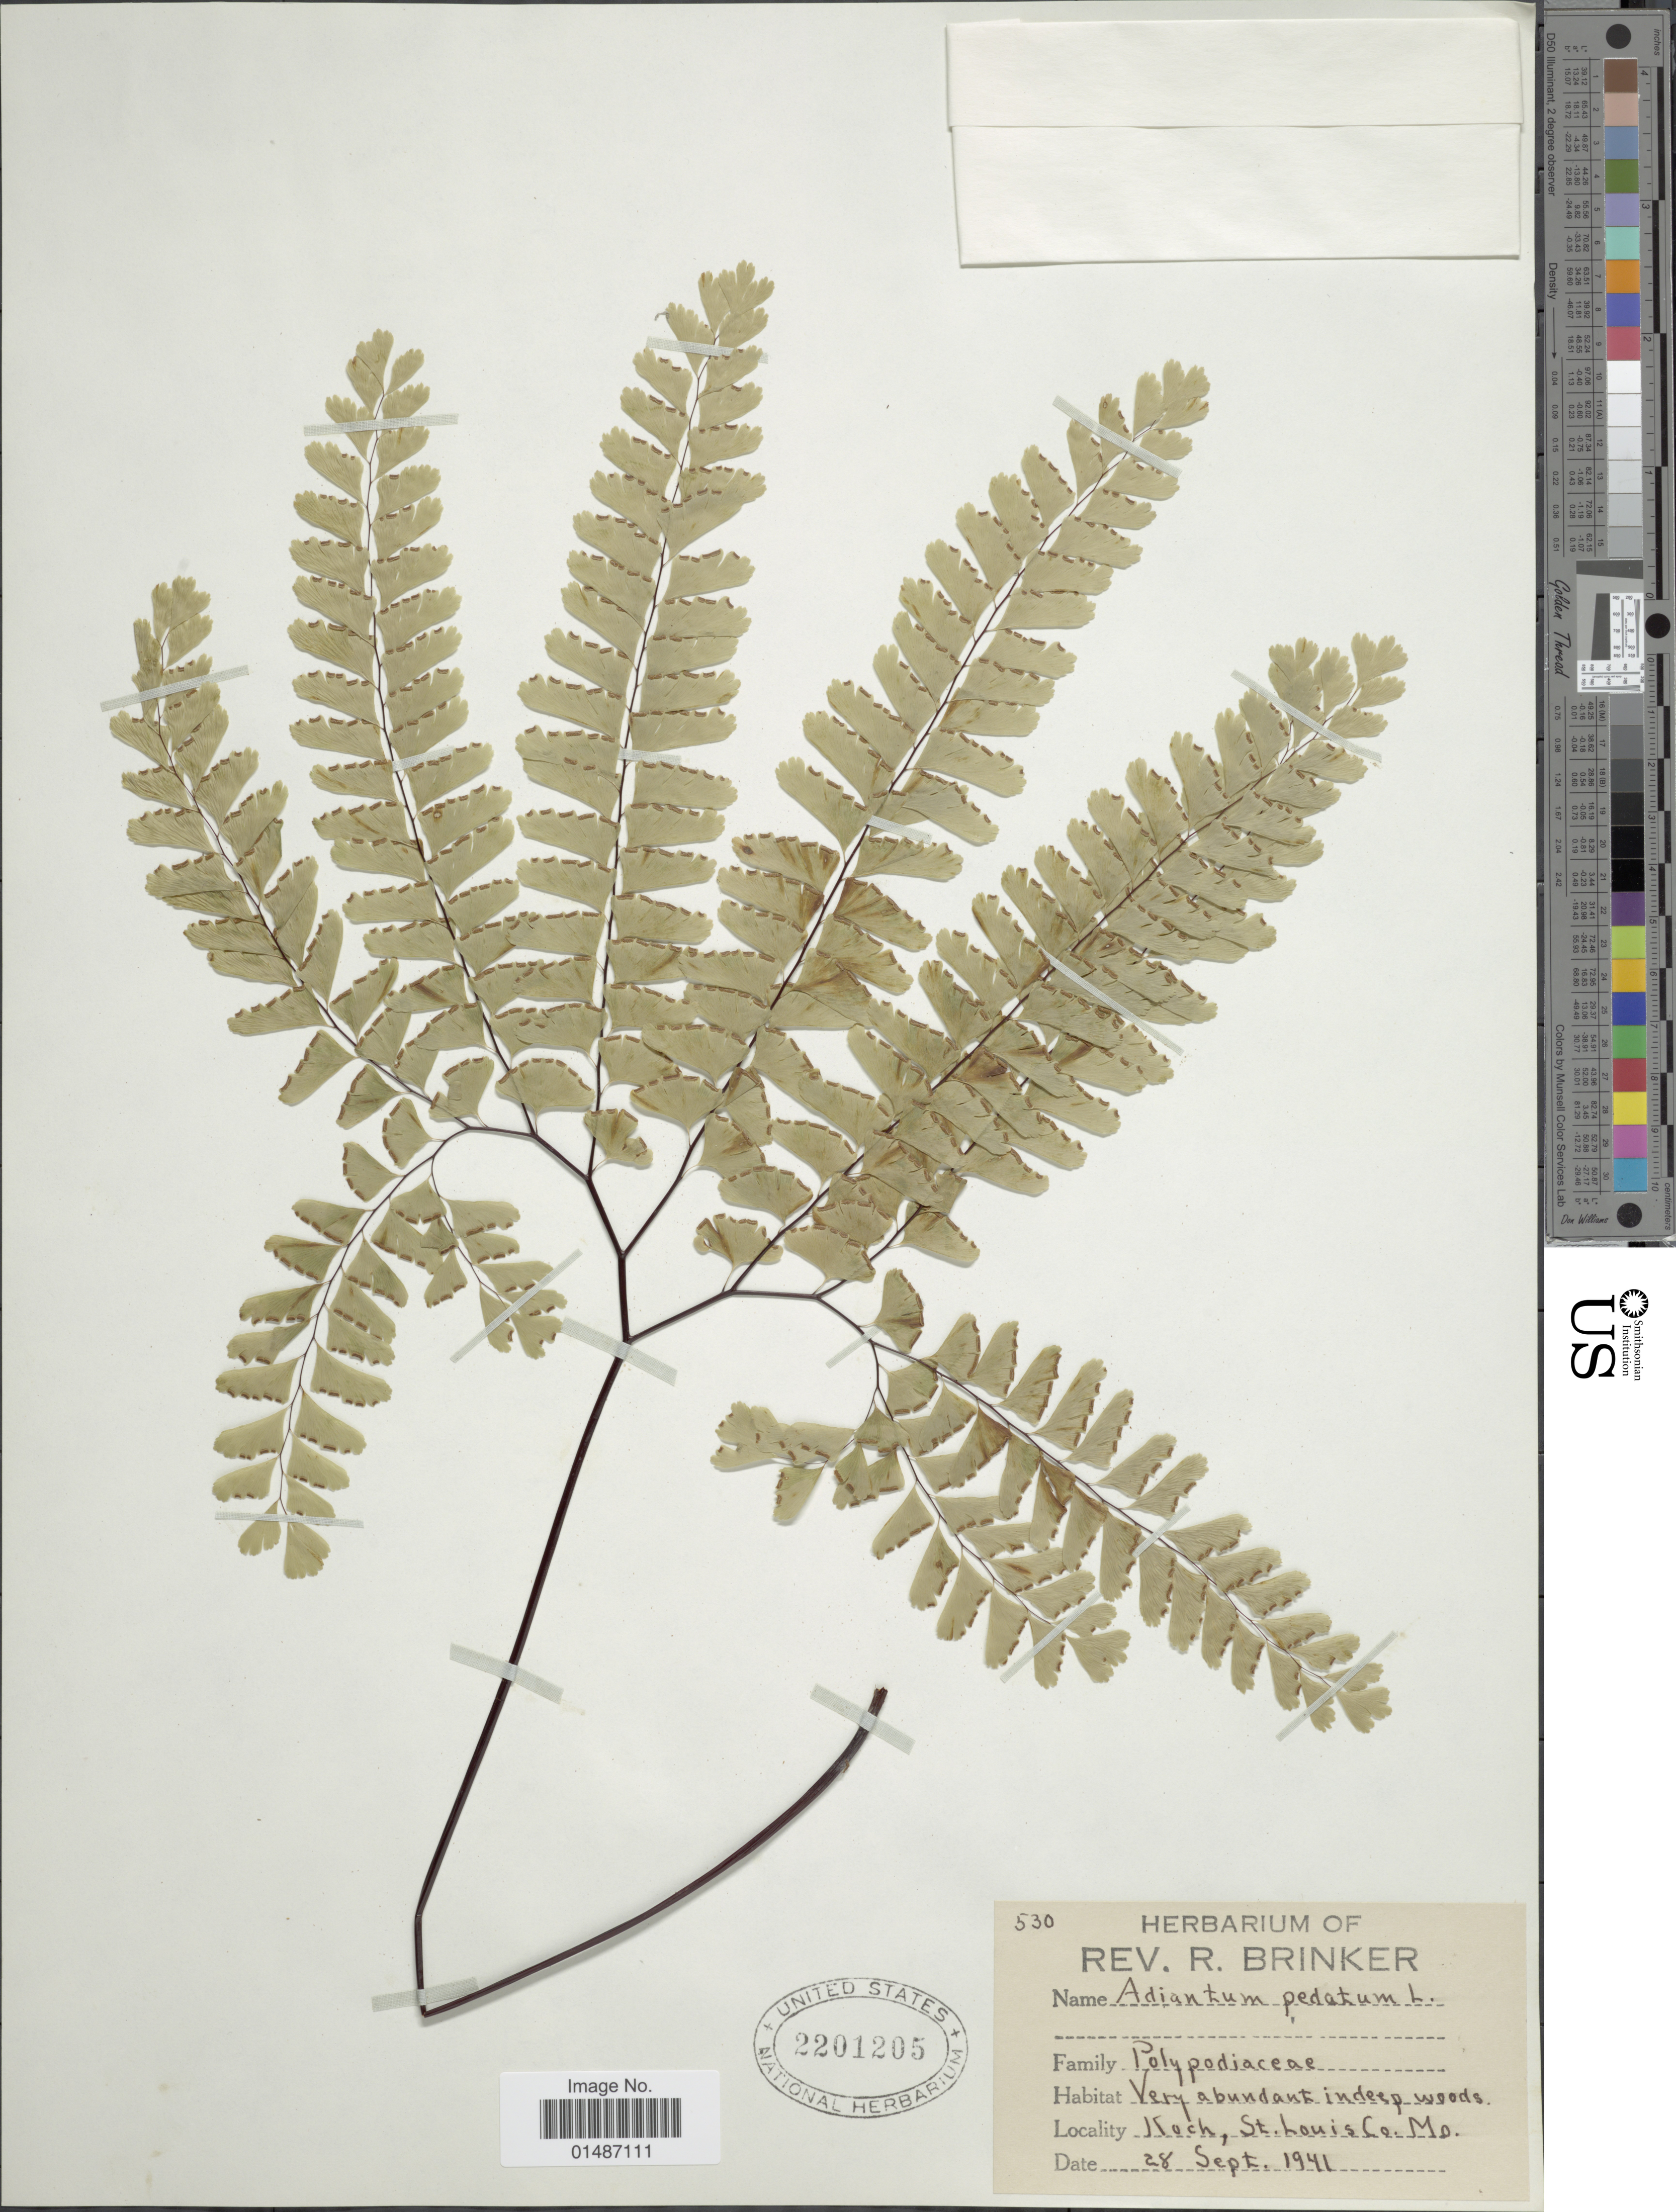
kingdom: Plantae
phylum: Tracheophyta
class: Polypodiopsida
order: Polypodiales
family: Pteridaceae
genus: Adiantum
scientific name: Adiantum pedatum var. pedatum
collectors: ex herb. Rev. R. Brinker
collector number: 530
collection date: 1941-09-28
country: United States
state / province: Missouri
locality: Koch, St. Louis Co.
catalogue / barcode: US 2201205